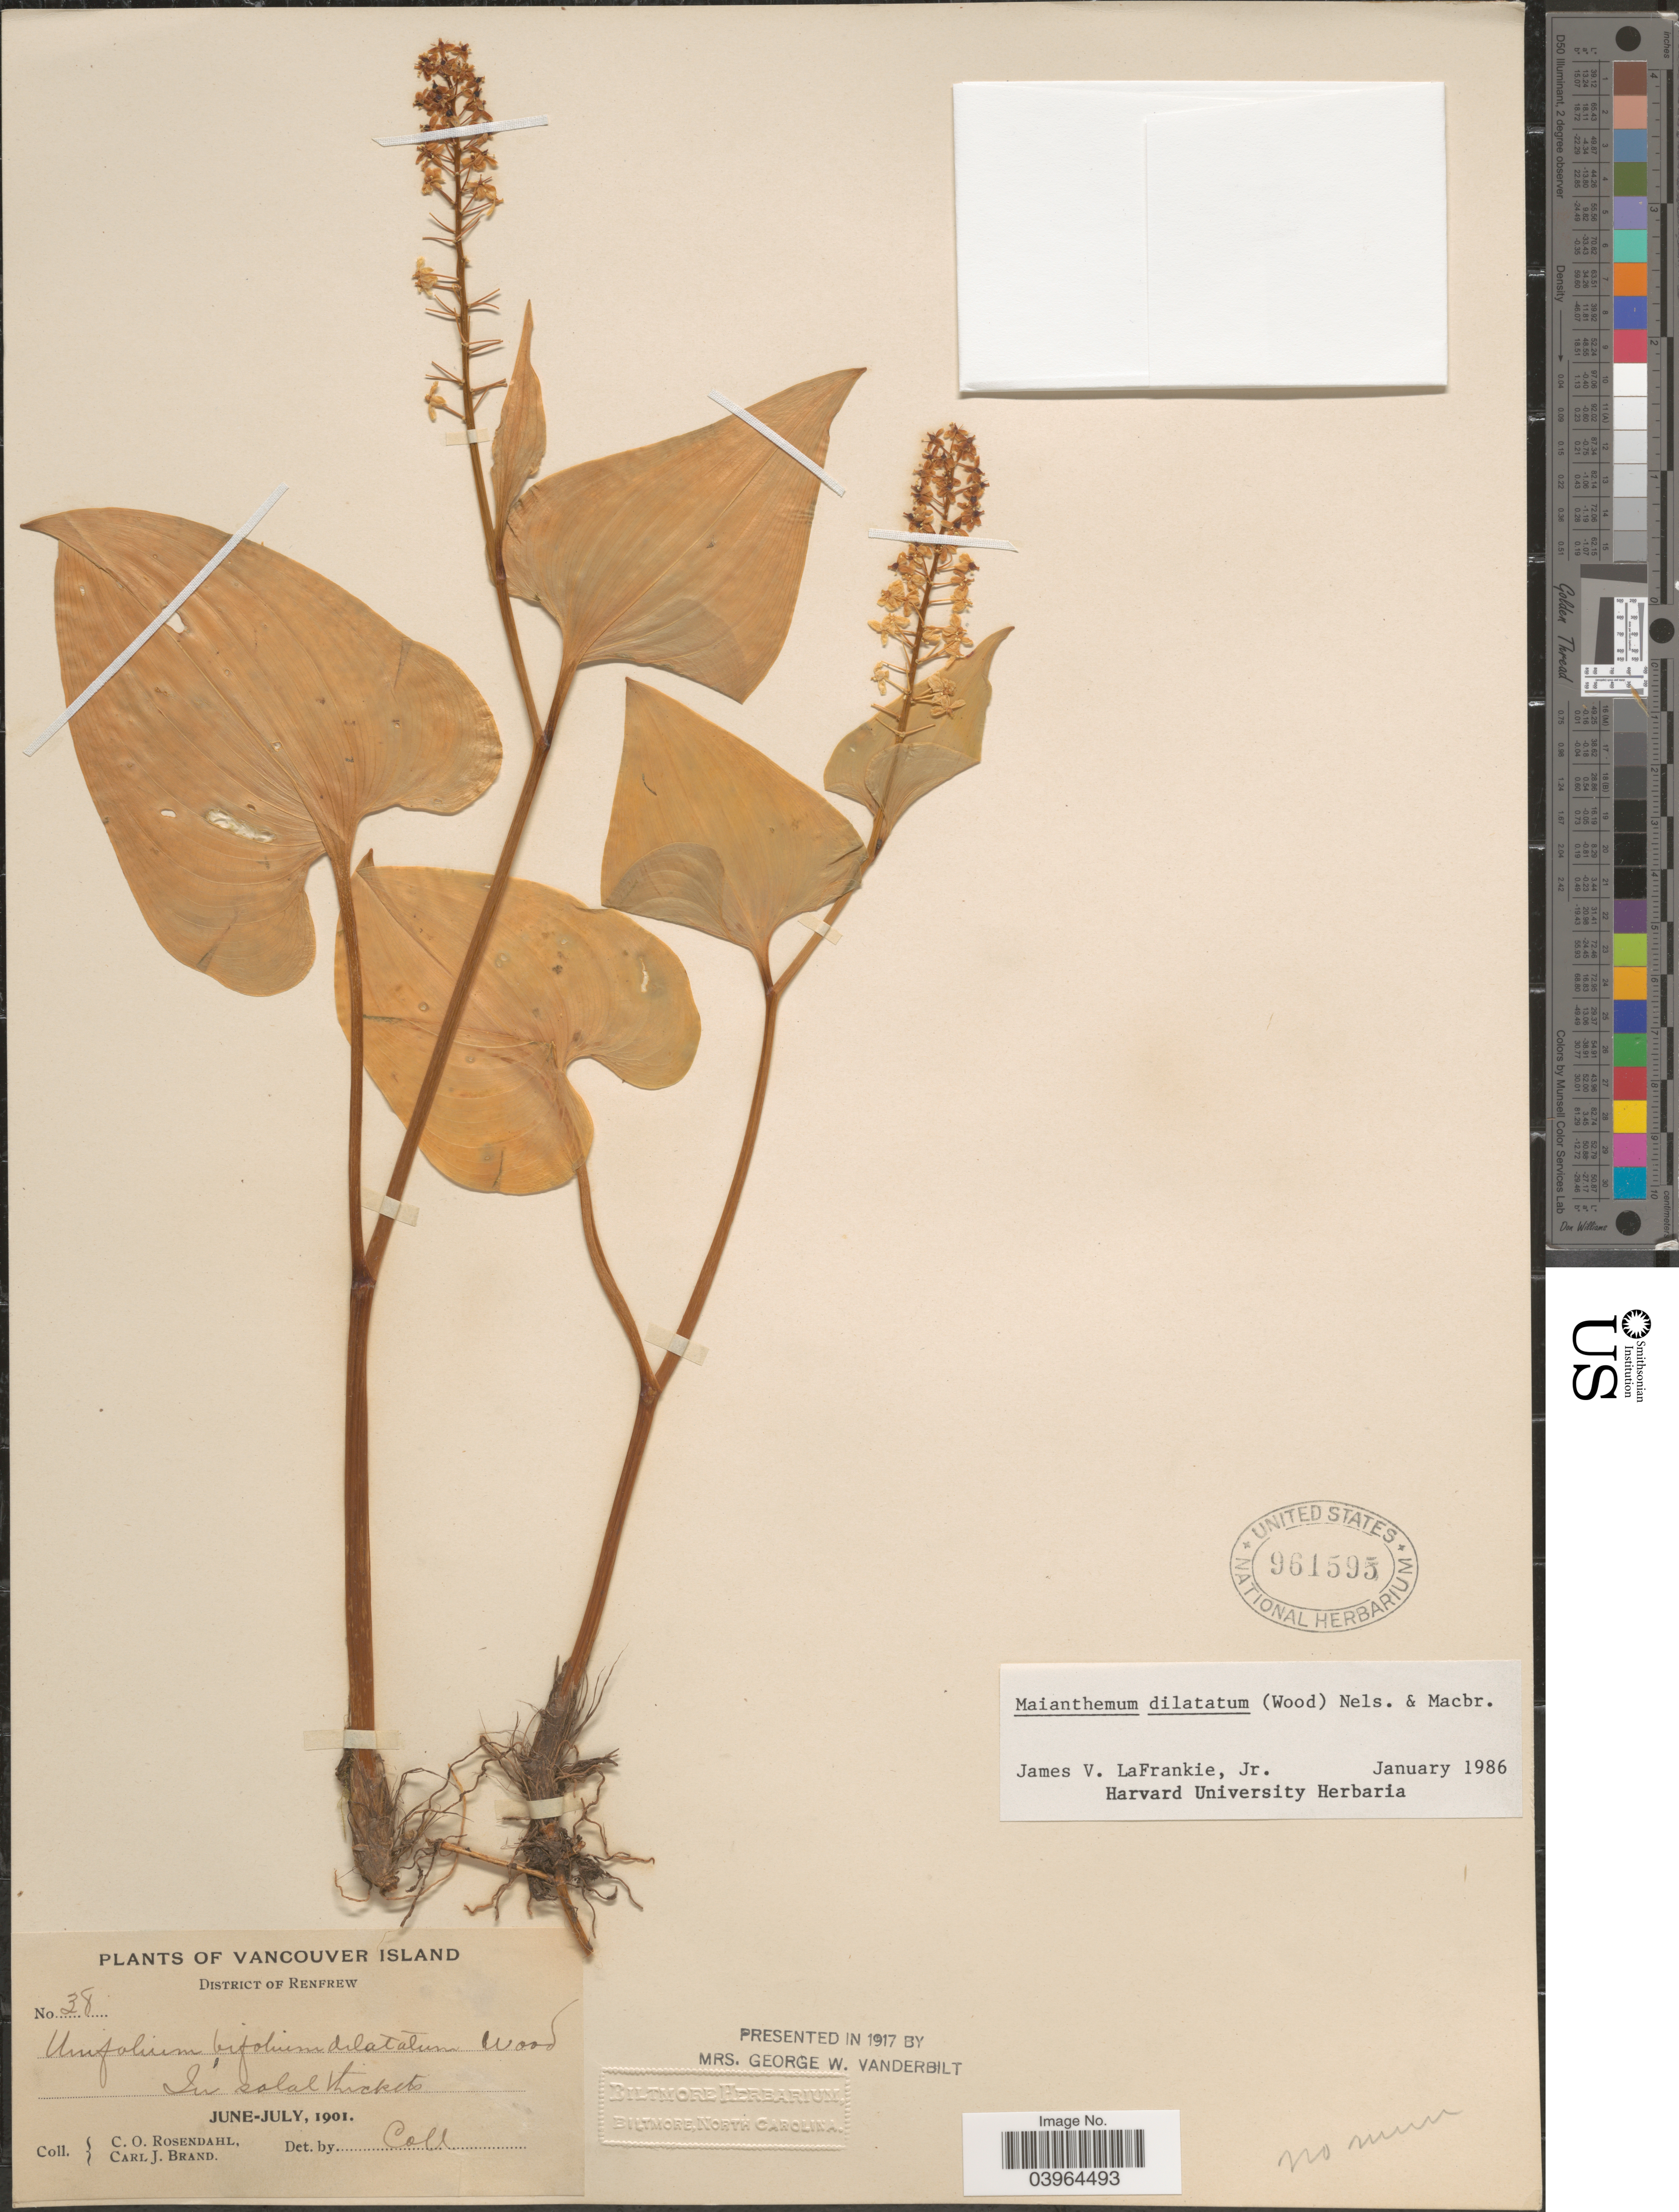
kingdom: Plantae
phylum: Tracheophyta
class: Liliopsida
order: Asparagales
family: Asparagaceae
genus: Maianthemum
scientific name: Maianthemum dilatatum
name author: (Alph. Wood) A. Nelson & J.F. Macbr.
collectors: C. O. Rosendahl & C. J. Brand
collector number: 38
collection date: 1901-06/1901-07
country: Canada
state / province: British Columbia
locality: Vancouver Island. District of Renfrew.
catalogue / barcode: US 961595